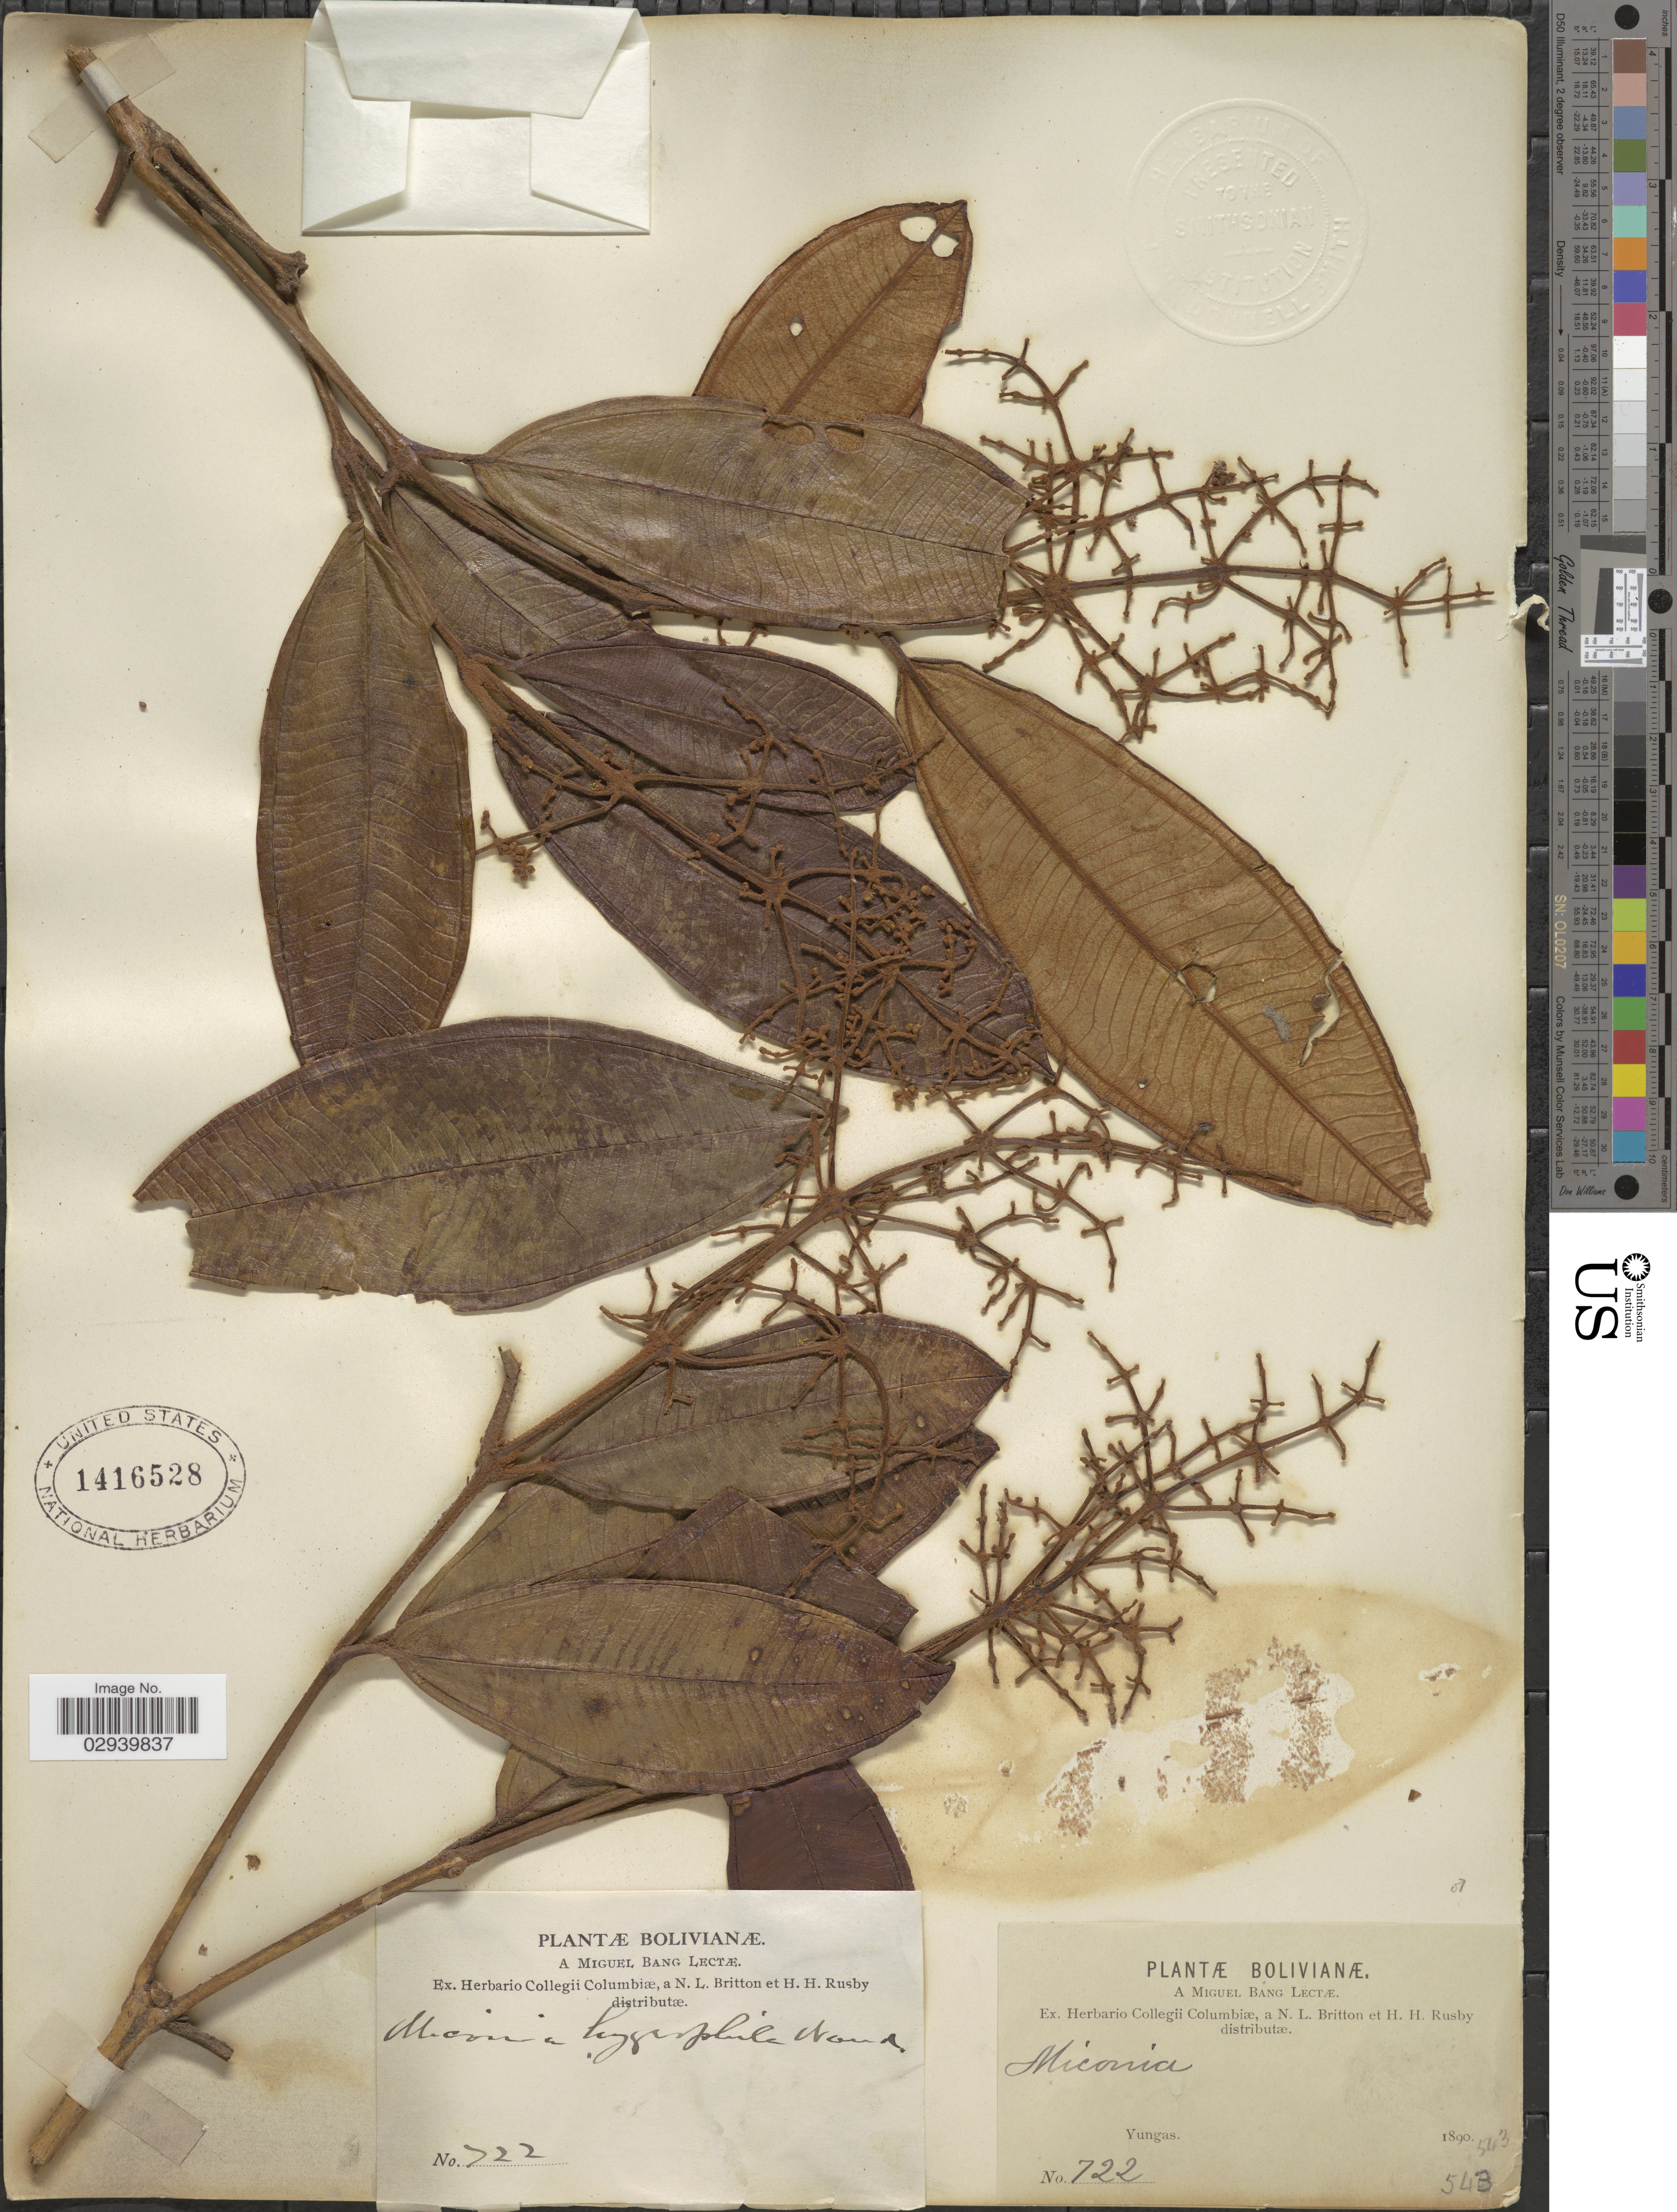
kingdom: Plantae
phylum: Tracheophyta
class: Magnoliopsida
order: Myrtales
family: Melastomataceae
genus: Miconia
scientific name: Miconia hygrophila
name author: Naudin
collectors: M. Bang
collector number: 722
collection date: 1890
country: Bolivia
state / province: La Paz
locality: Yungas.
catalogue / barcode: US 1416528